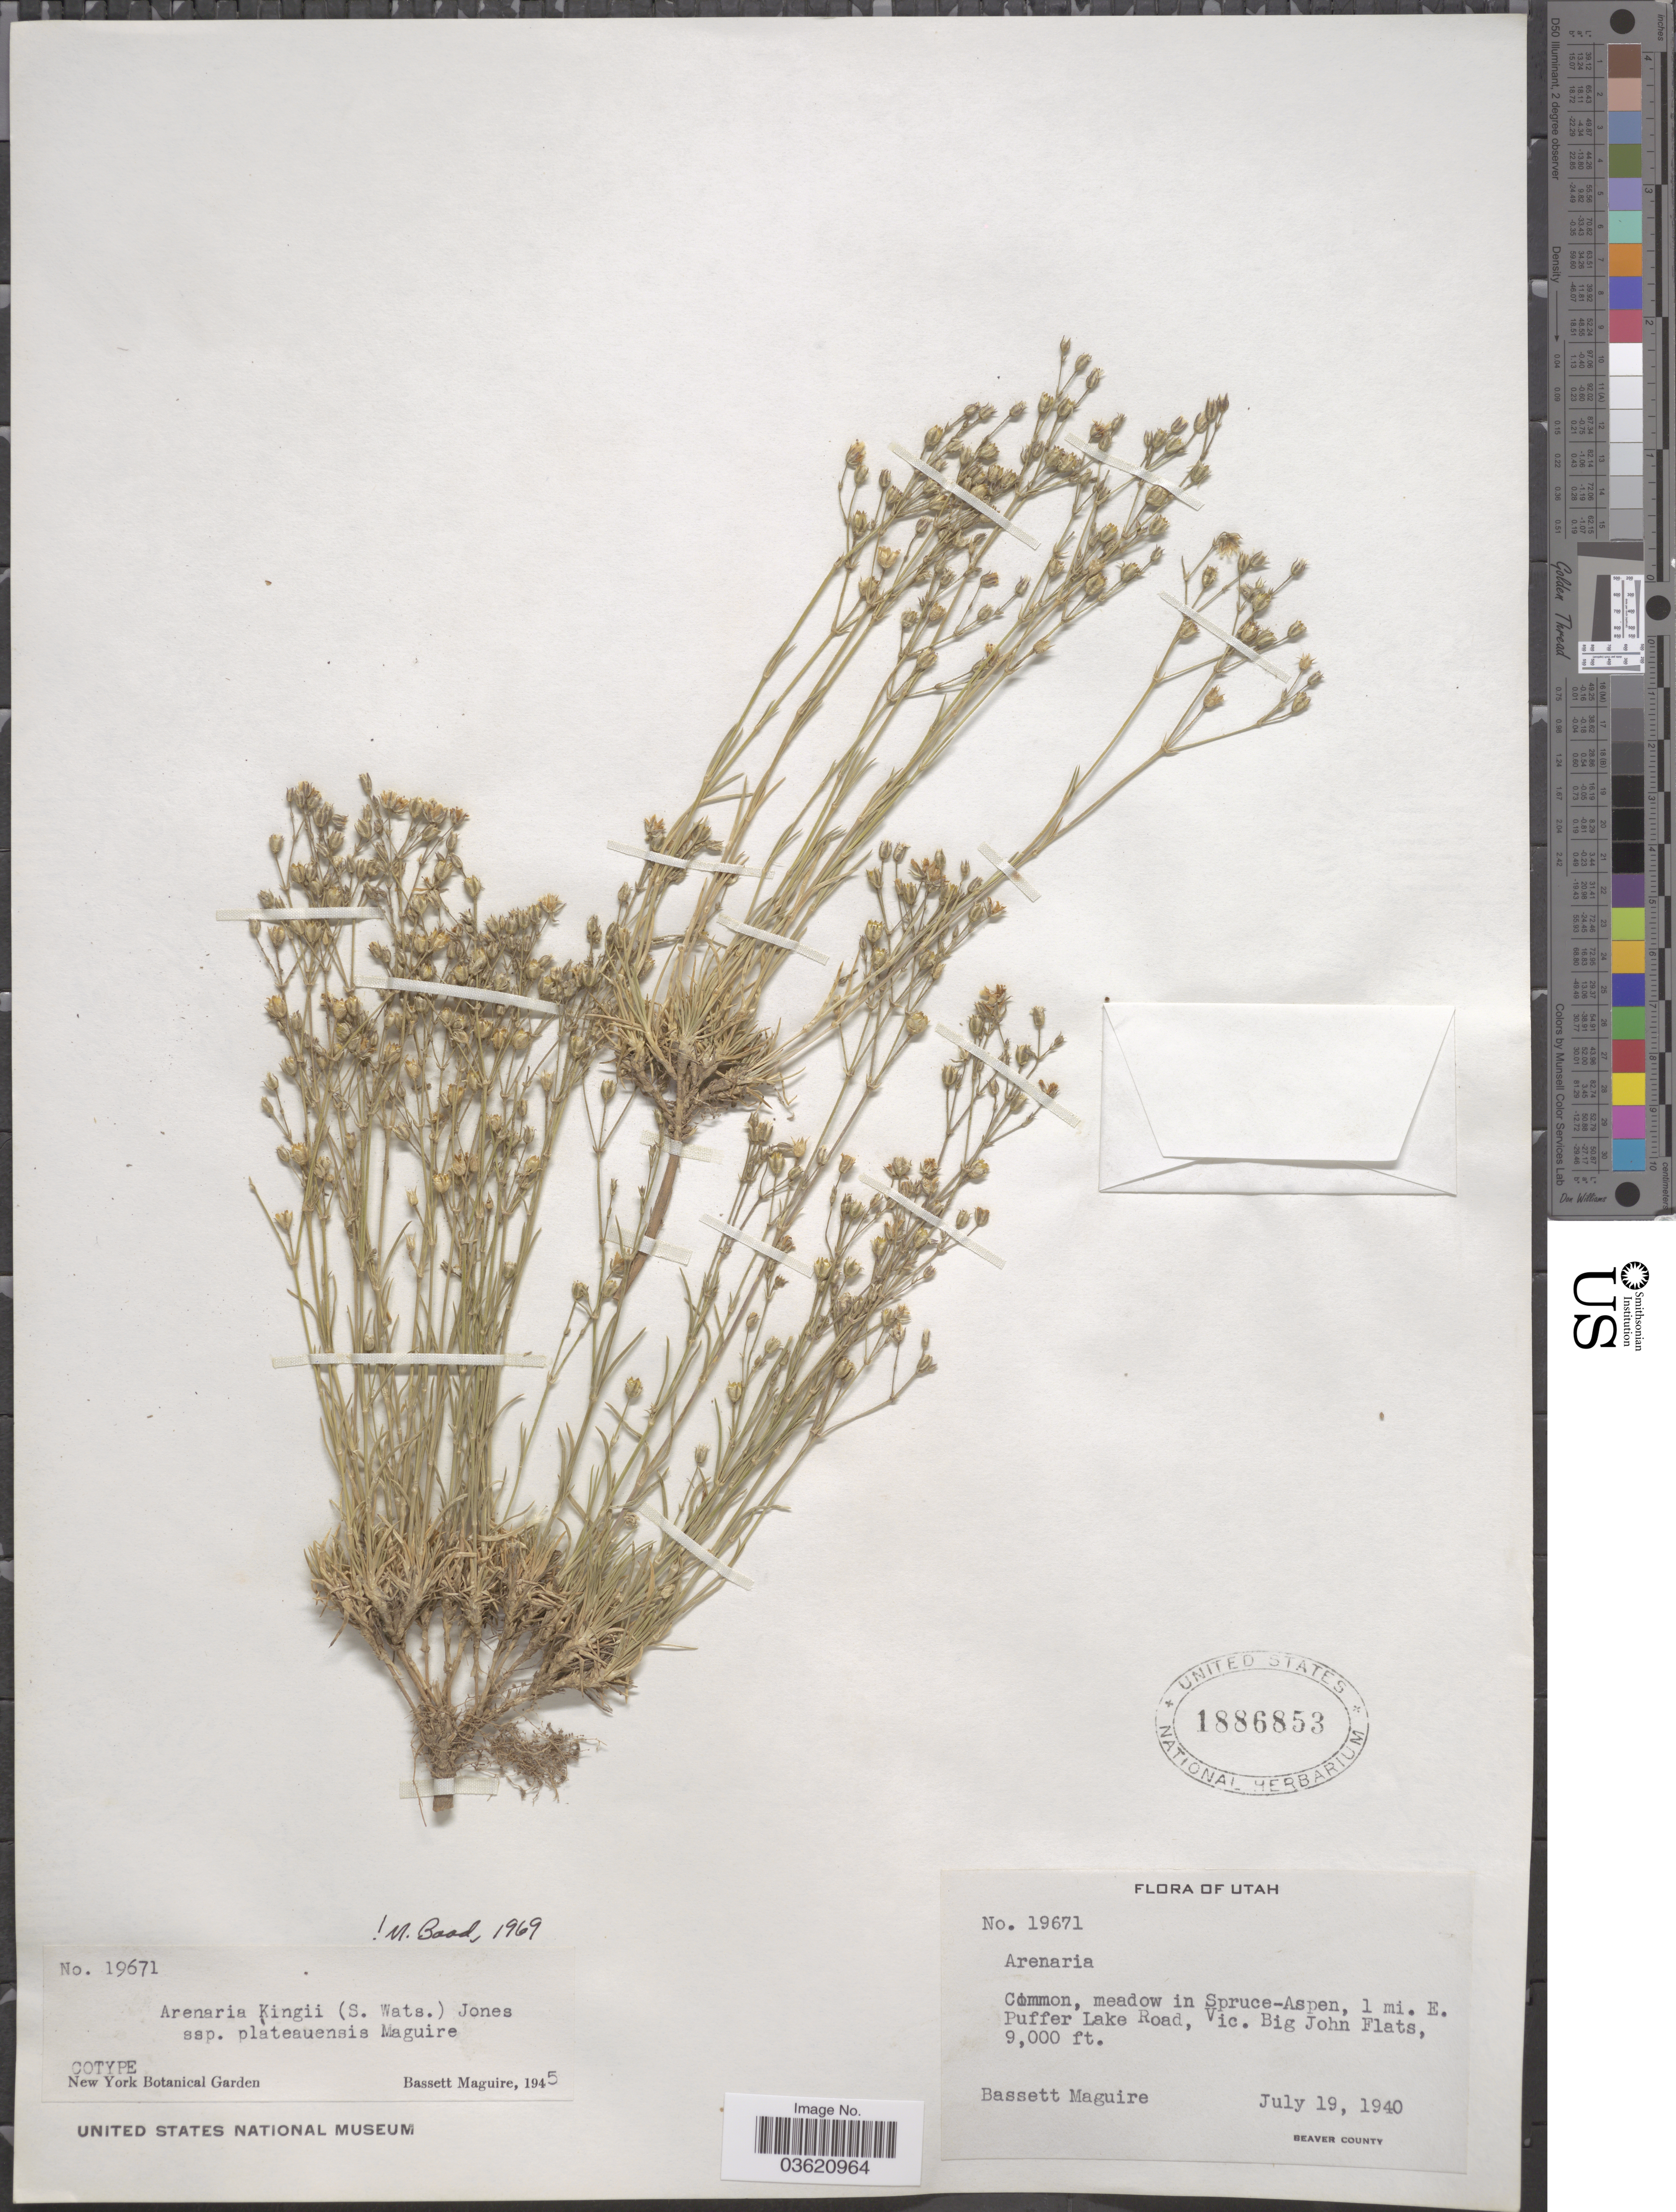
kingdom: Plantae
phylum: Tracheophyta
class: Magnoliopsida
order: Caryophyllales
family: Caryophyllaceae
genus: Eremogone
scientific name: Eremogone fendleri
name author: (A. Gray) Ikonn.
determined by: U.S. National Herbarium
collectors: B. Maguire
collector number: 19671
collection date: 1940-07-19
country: United States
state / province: Utah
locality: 1 mi. E. Puffer Lake Road, Vic. Big John Flats. Beaver County.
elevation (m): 2743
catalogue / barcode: US 1886853